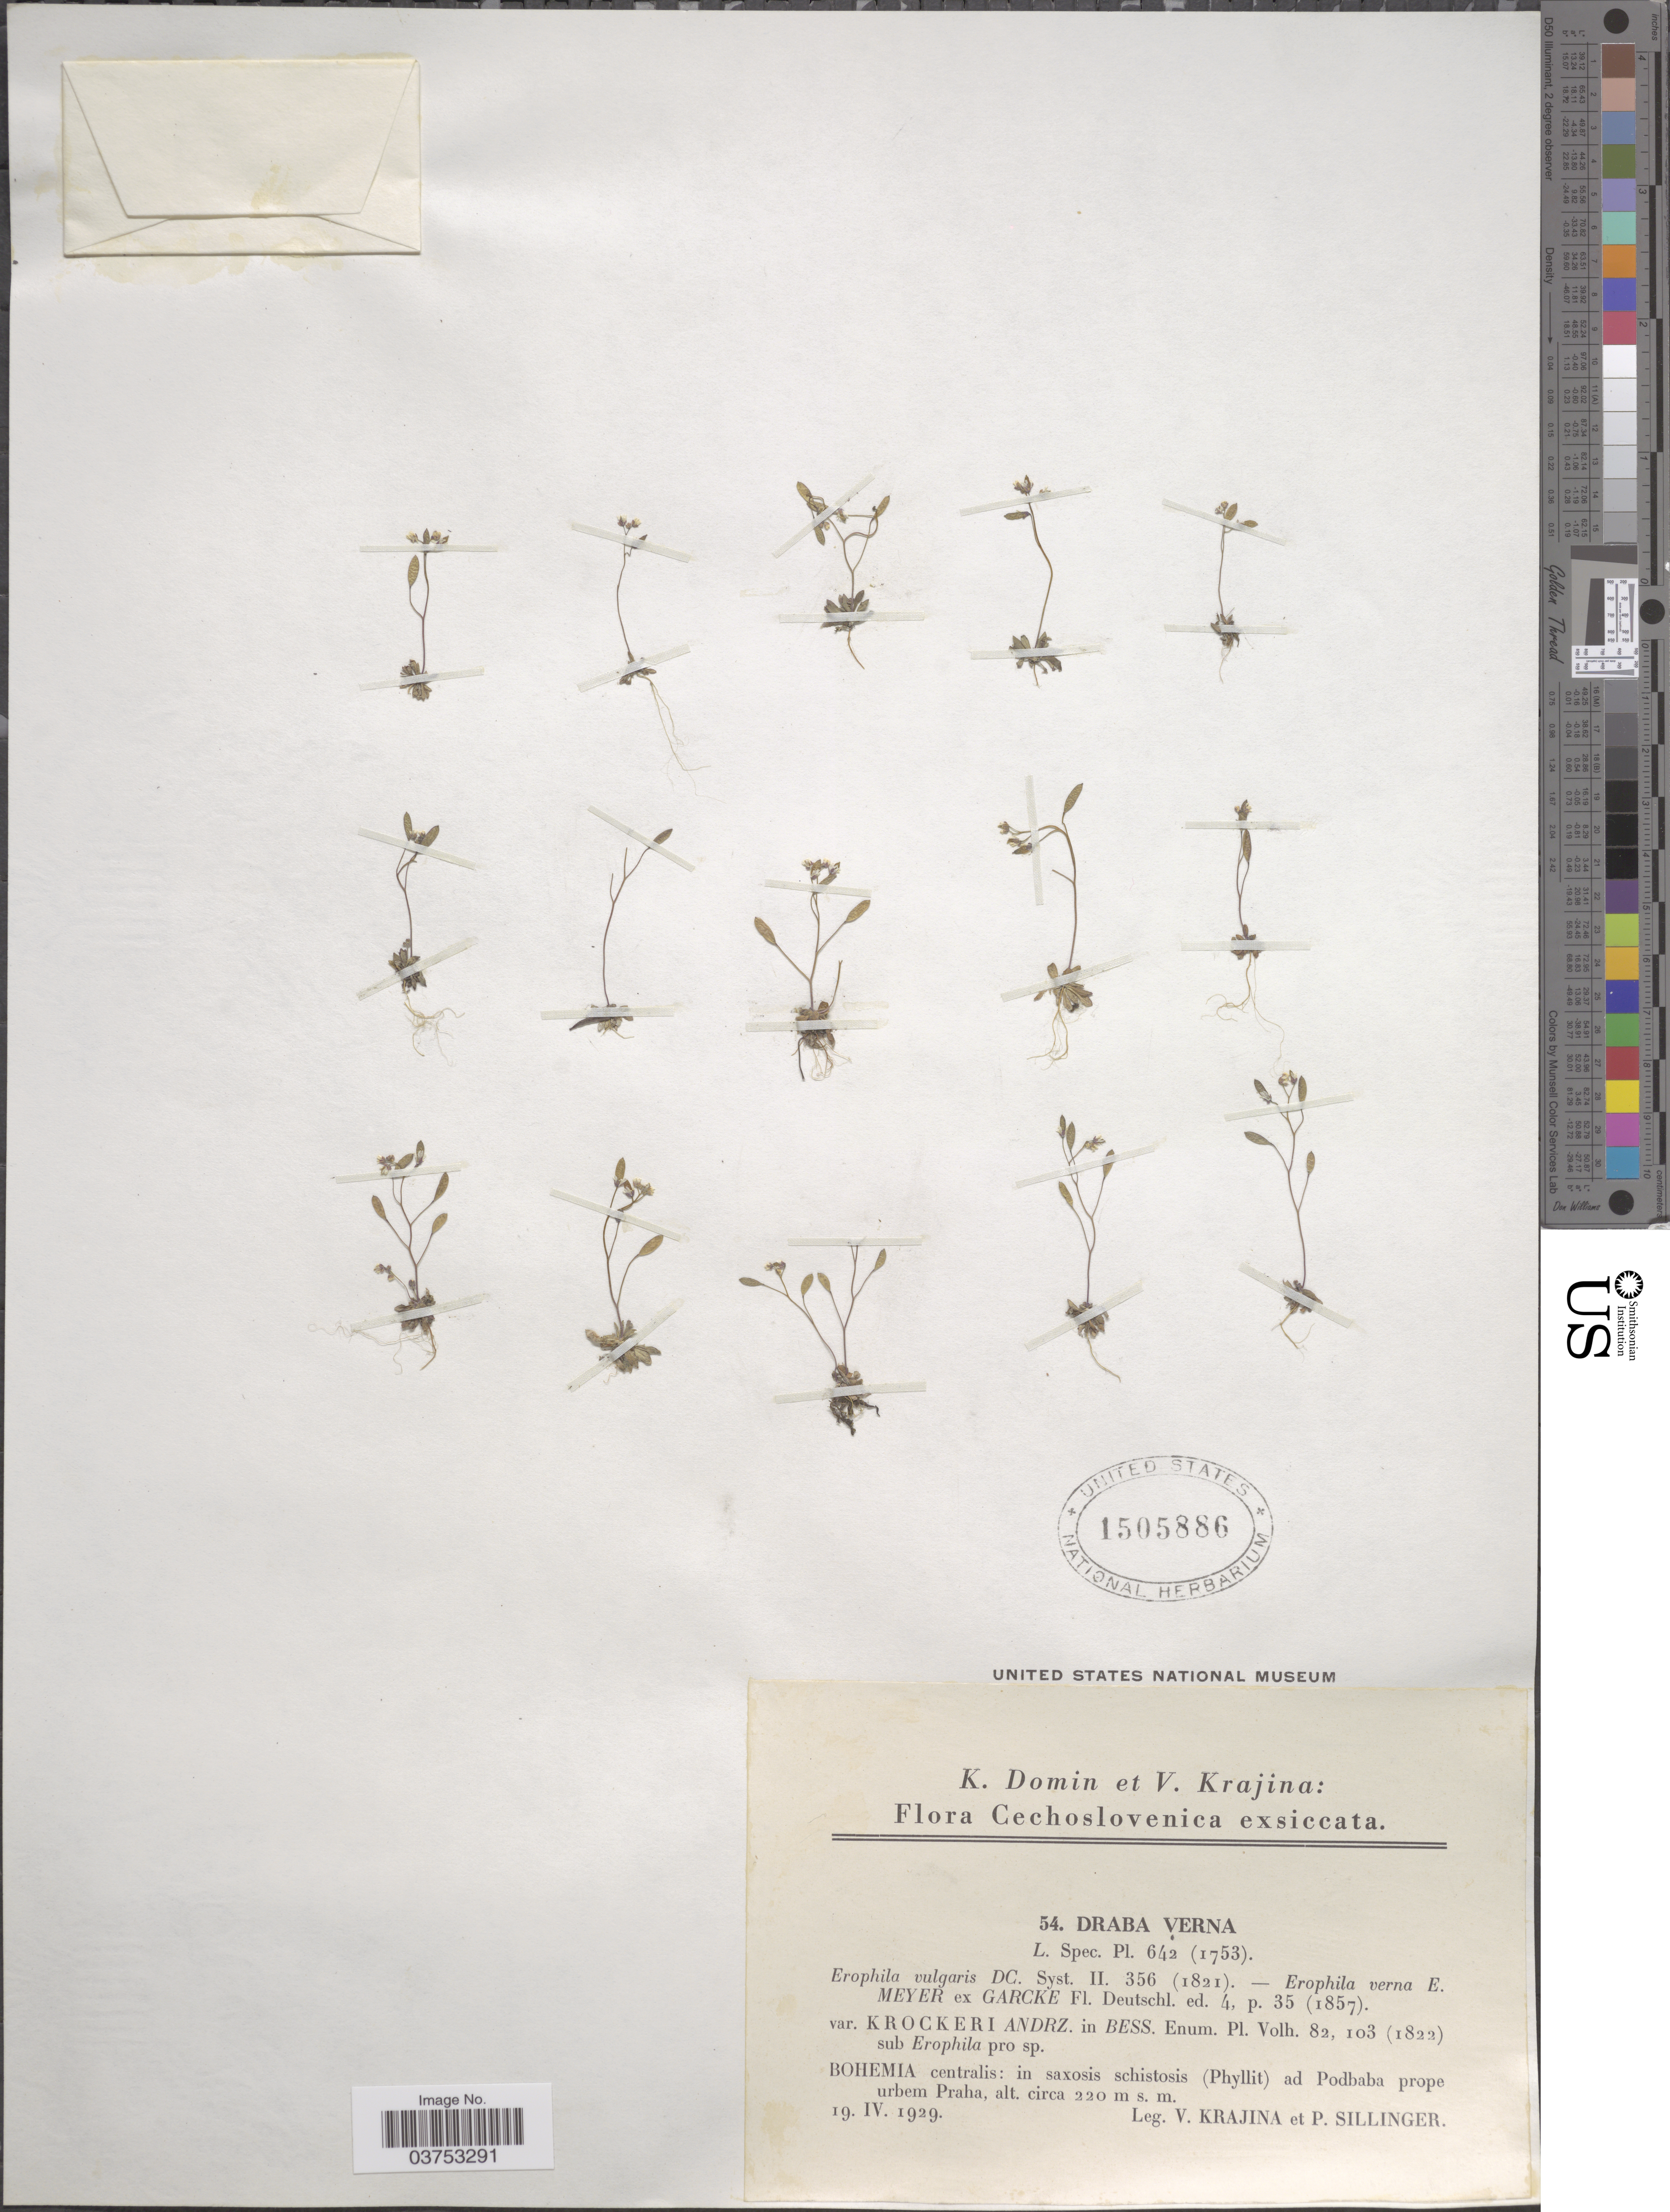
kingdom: Plantae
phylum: Tracheophyta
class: Magnoliopsida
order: Brassicales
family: Brassicaceae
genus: Draba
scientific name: Draba verna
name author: L.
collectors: V. Krajina & P. Sillinger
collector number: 54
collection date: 1929-04-19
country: Czechia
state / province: Central Bohemian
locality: Cechoslovenica. Bohemia centralis: in saxosis schistosis (Phyllit) ad Podbaba prope urbem Praha.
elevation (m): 220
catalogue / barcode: US 1505886